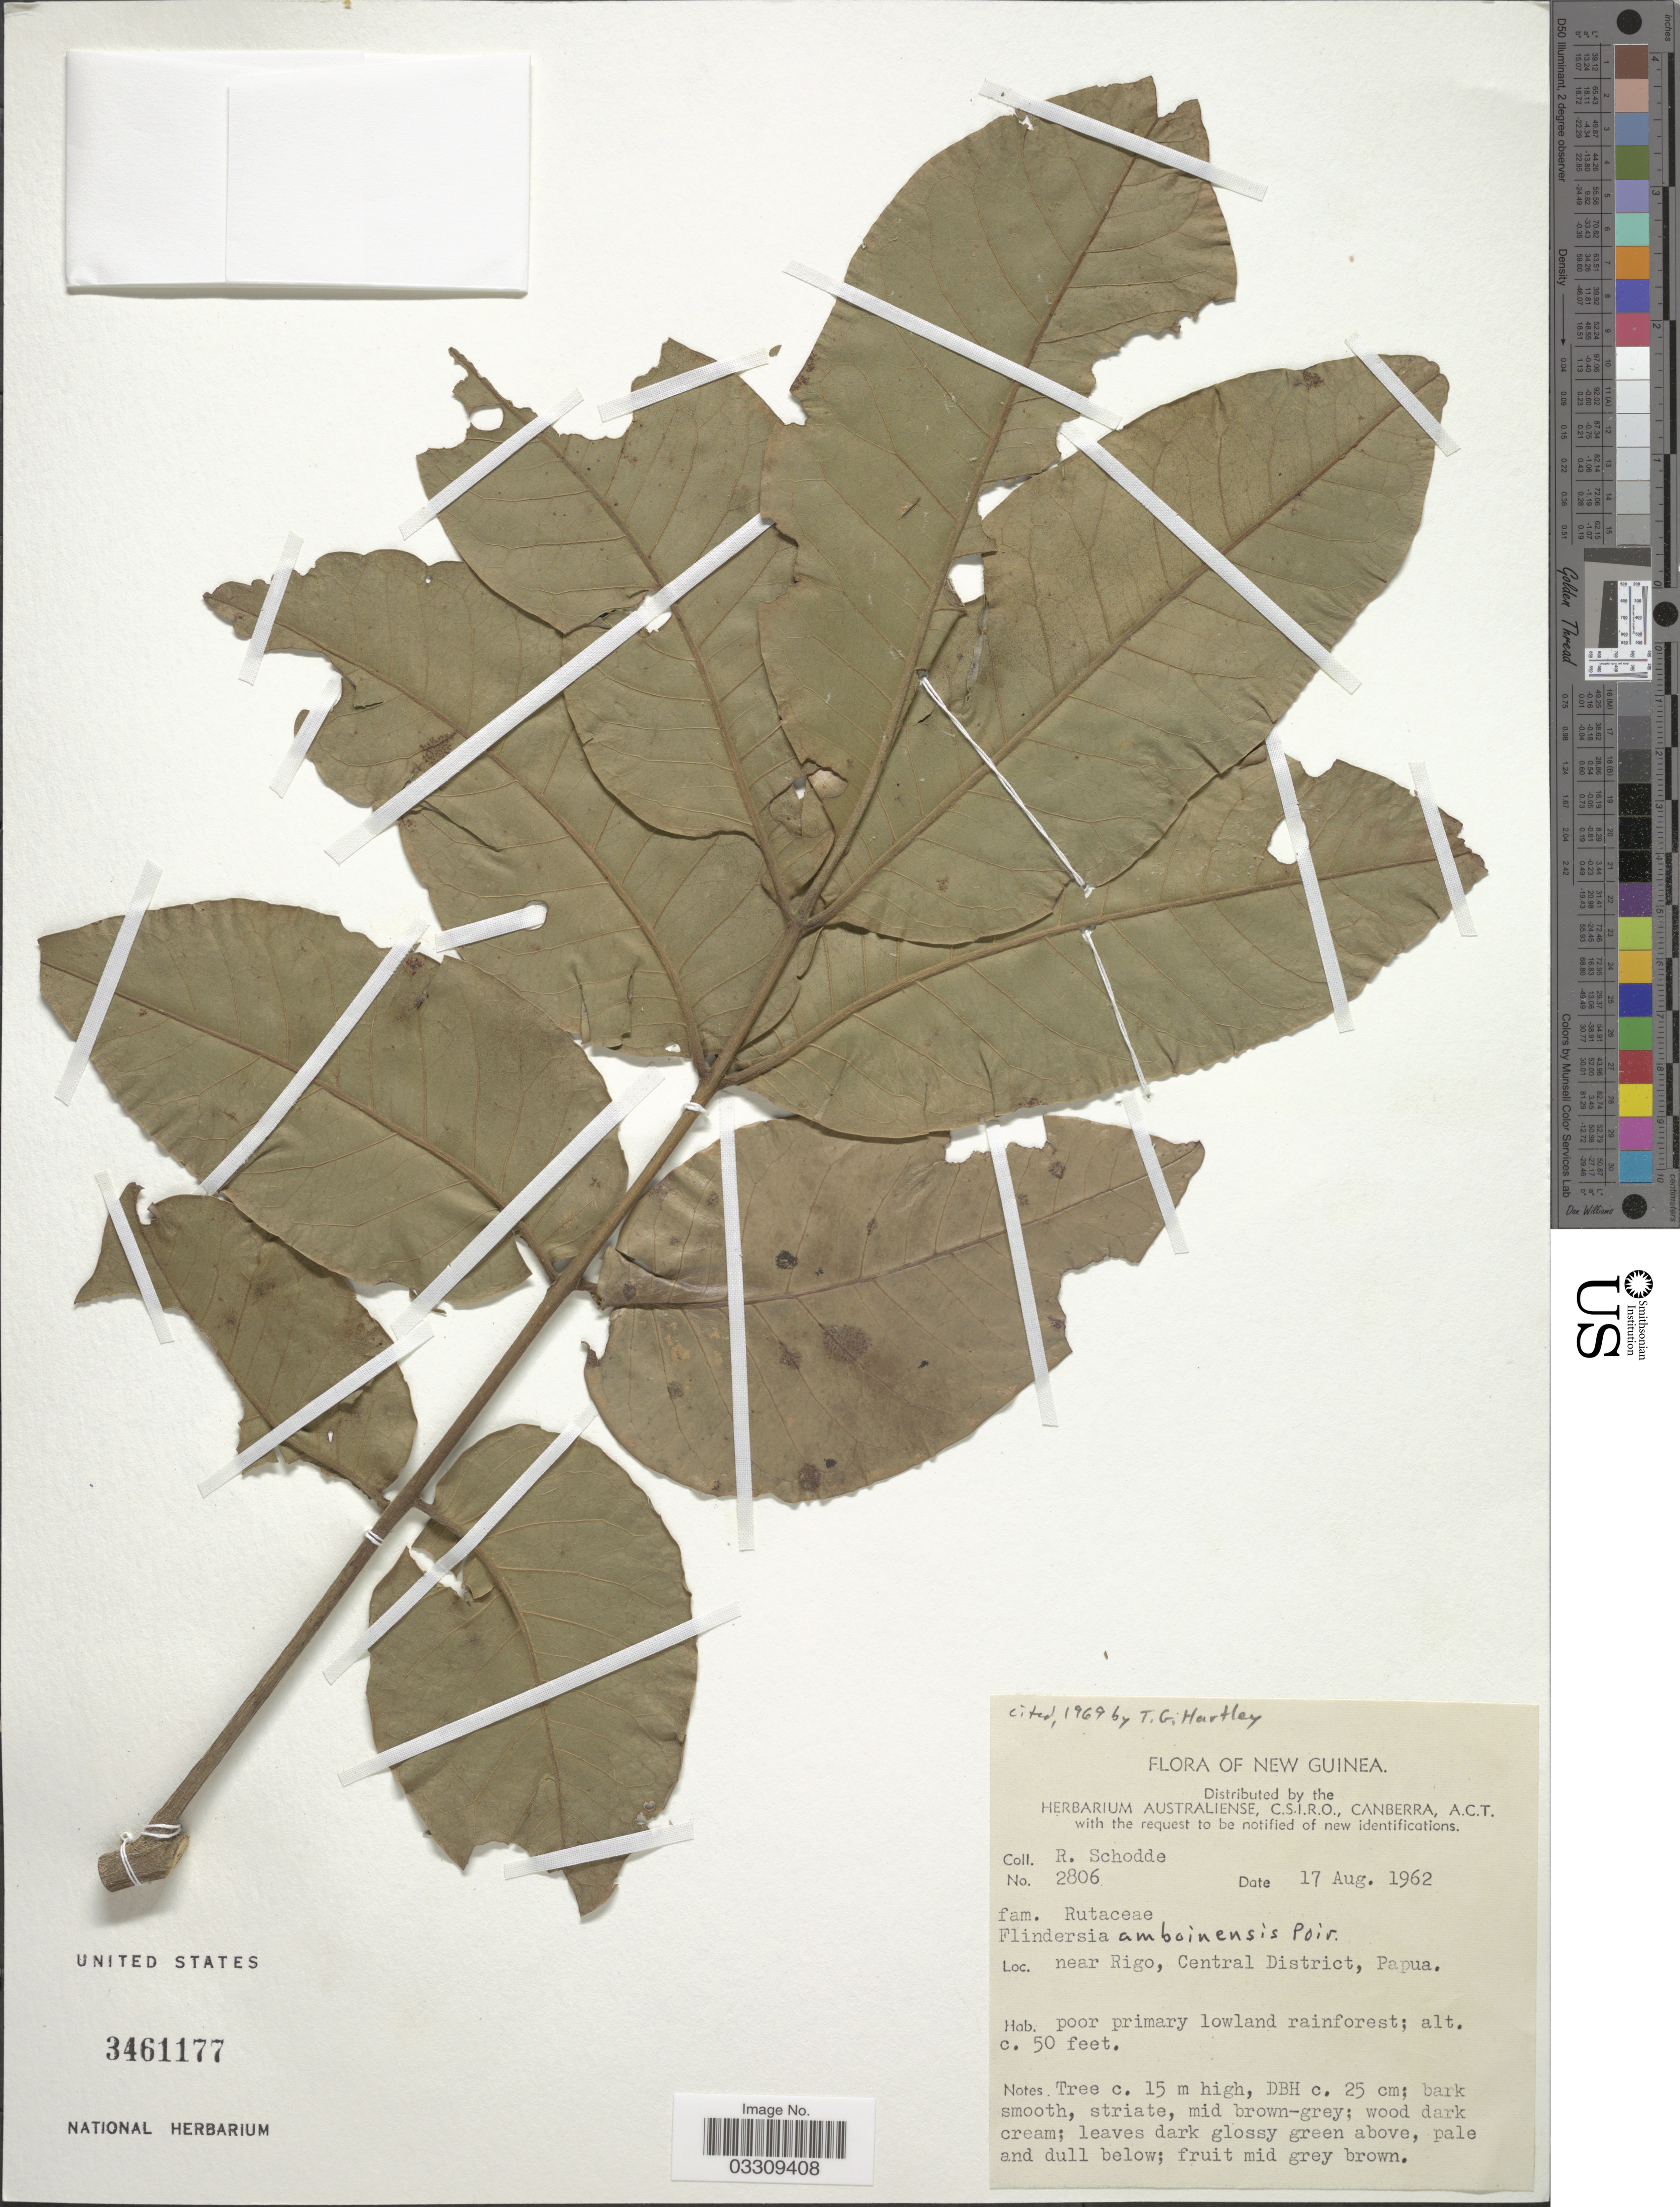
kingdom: Plantae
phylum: Tracheophyta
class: Magnoliopsida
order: Sapindales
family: Rutaceae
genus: Flindersia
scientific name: Flindersia amboinensis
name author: Poir.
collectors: R. Schodde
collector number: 2806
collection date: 1962-08-17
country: Papua New Guinea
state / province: Central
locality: New Guinea. Near Rigo, Central District, Papua.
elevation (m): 15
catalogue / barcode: US 3461177